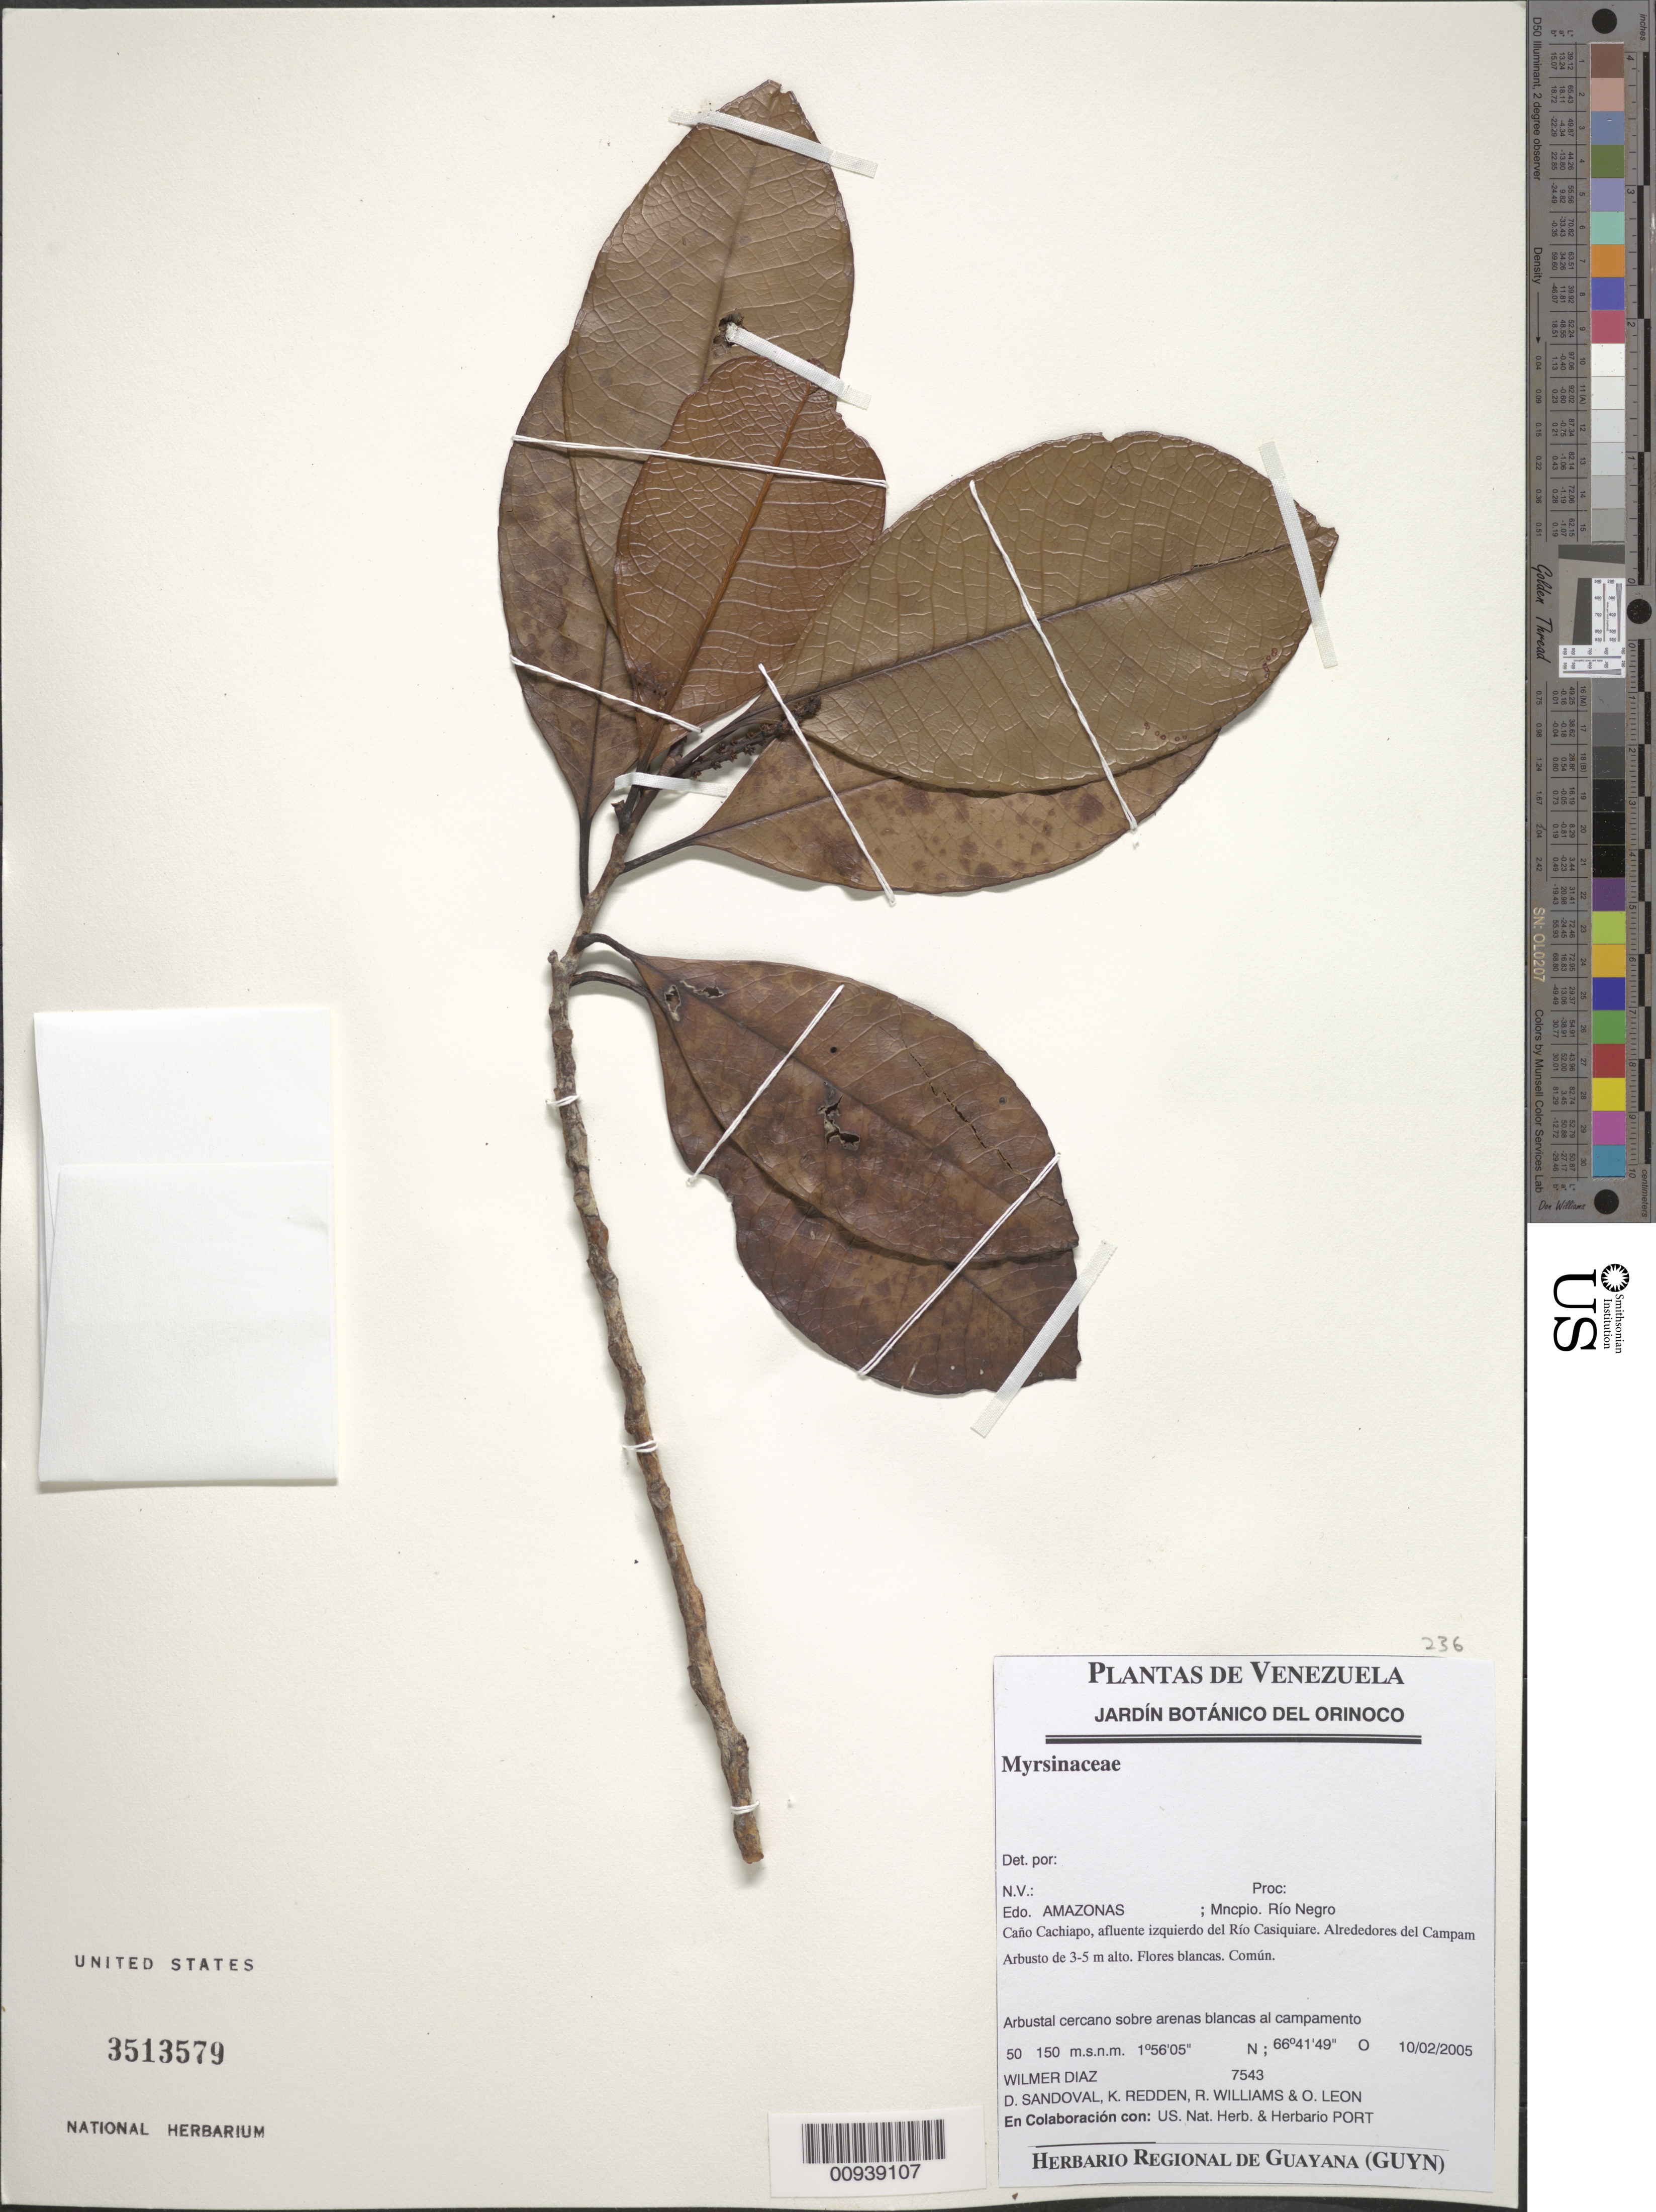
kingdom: Plantae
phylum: Tracheophyta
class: Magnoliopsida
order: Ericales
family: Primulaceae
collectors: W. Díaz P., D. Sandoval, K. M. Redden, R. Williams & O. León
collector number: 7543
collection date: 2005-02-10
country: Venezuela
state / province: Amazonas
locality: Mncpio. Río Negro. Caño Cachiapo, afluente izquierdo del Río Casiquiare. Alrededores del Campam.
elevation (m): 50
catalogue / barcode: US 3513579